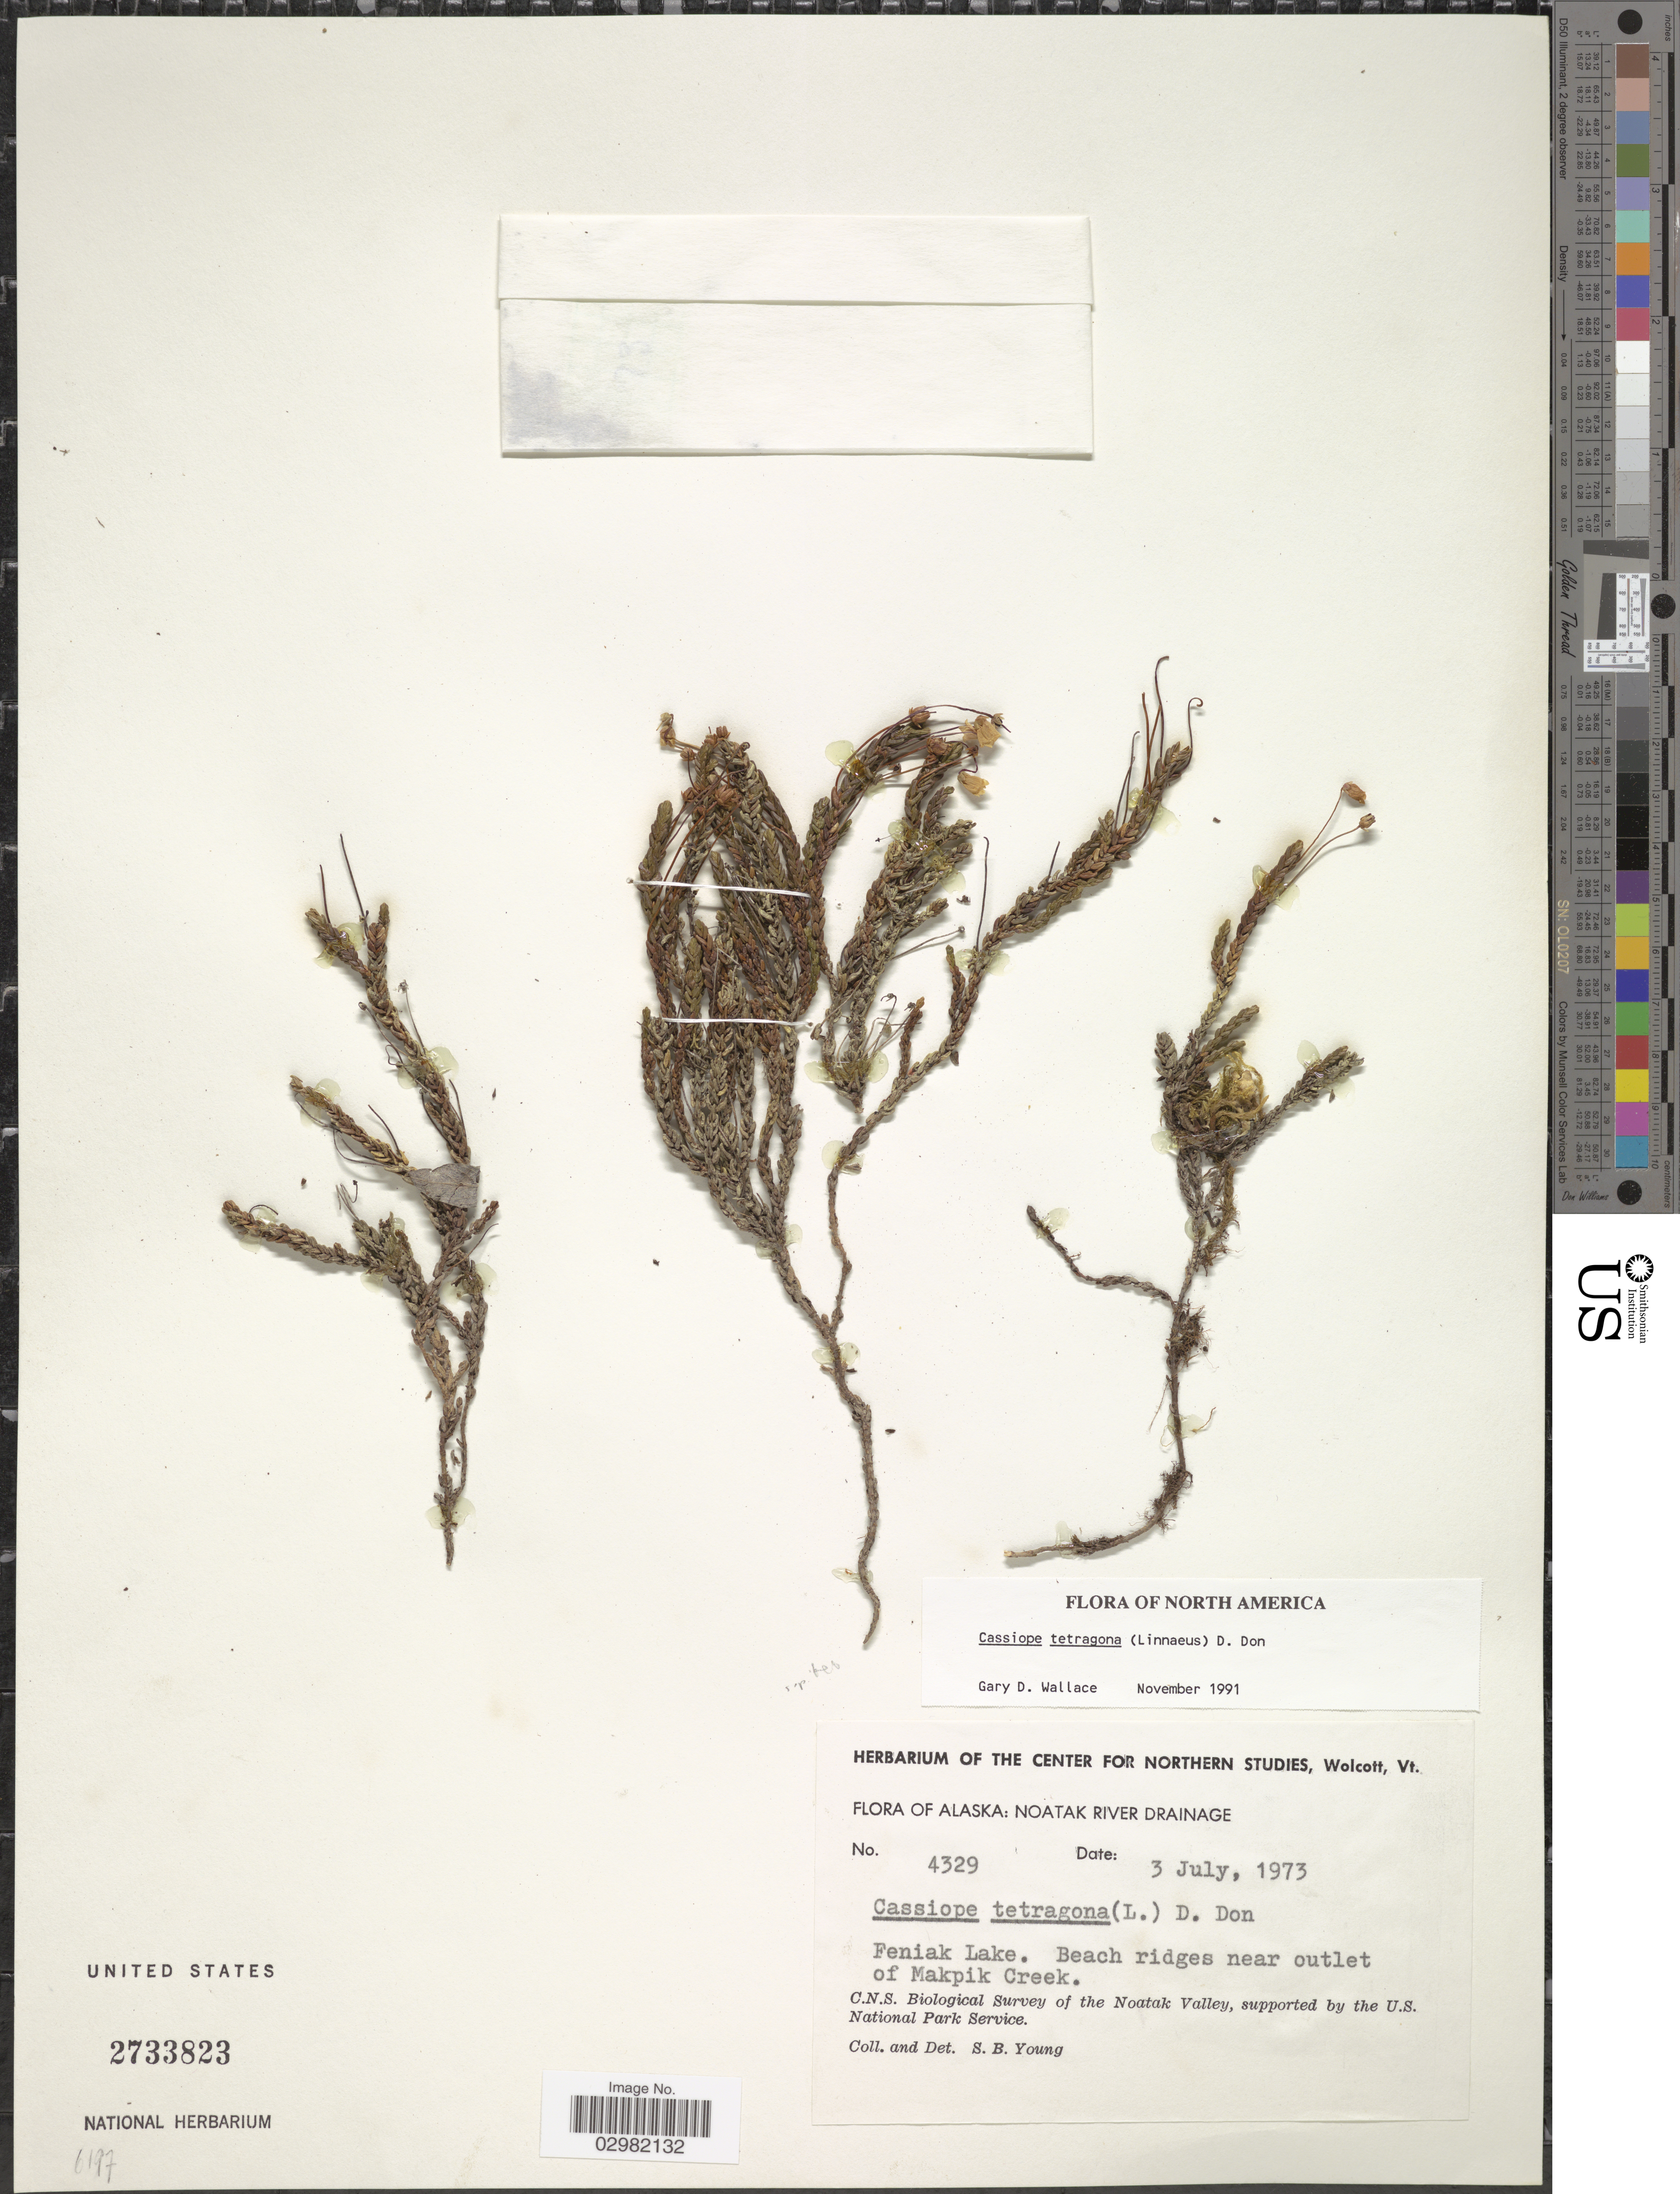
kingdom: Plantae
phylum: Tracheophyta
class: Magnoliopsida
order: Ericales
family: Ericaceae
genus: Cassiope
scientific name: Cassiope tetragona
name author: (L.) D. Don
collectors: S. Young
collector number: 4329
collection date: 1973-07-03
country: United States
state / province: Alaska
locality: Noatak River Drainage. Feniak Lake. Beach ridges near outlet of Makpik Creek.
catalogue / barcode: US 2733823